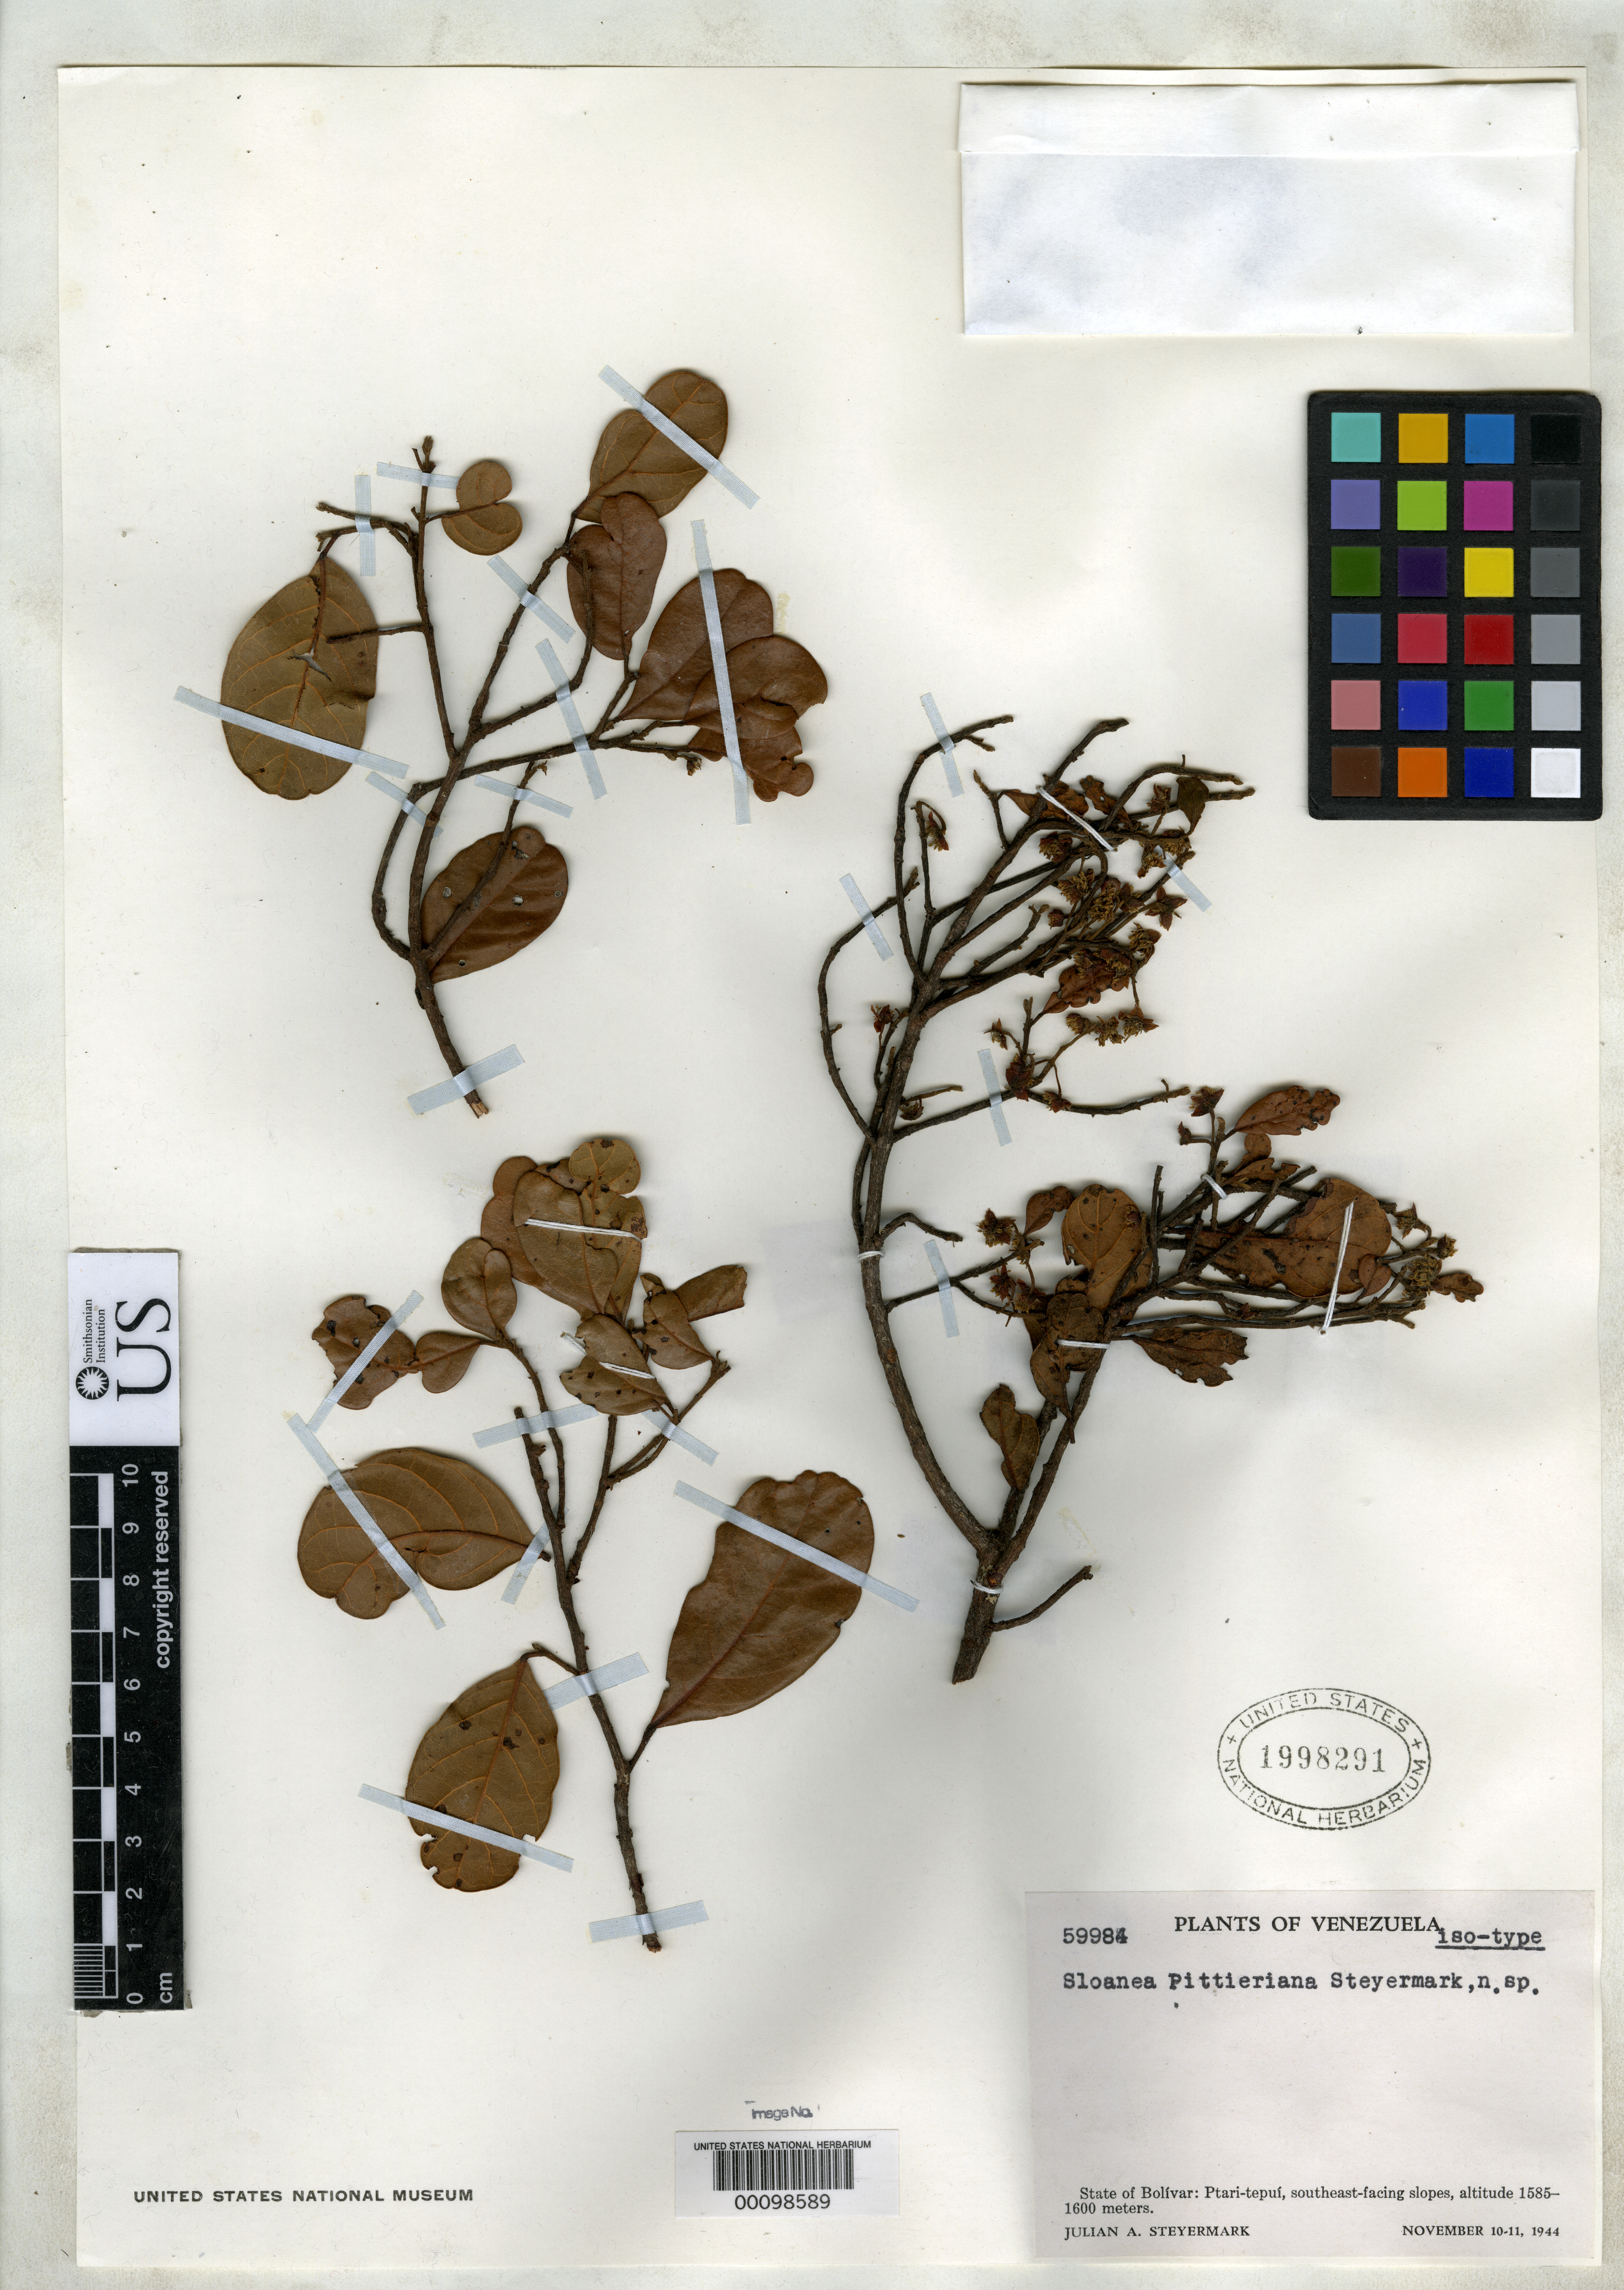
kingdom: Plantae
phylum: Tracheophyta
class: Magnoliopsida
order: Oxalidales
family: Elaeocarpaceae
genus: Sloanea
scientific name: Sloanea pittieriana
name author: Steyerm.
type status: Isotype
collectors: J. Steyermark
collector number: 59984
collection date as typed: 10 Nov 1944 to 11 Nov 1944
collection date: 1944-11-10/1944-11-11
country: Venezuela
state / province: Bolivar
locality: Ptari-tepui.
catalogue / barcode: US 1998291